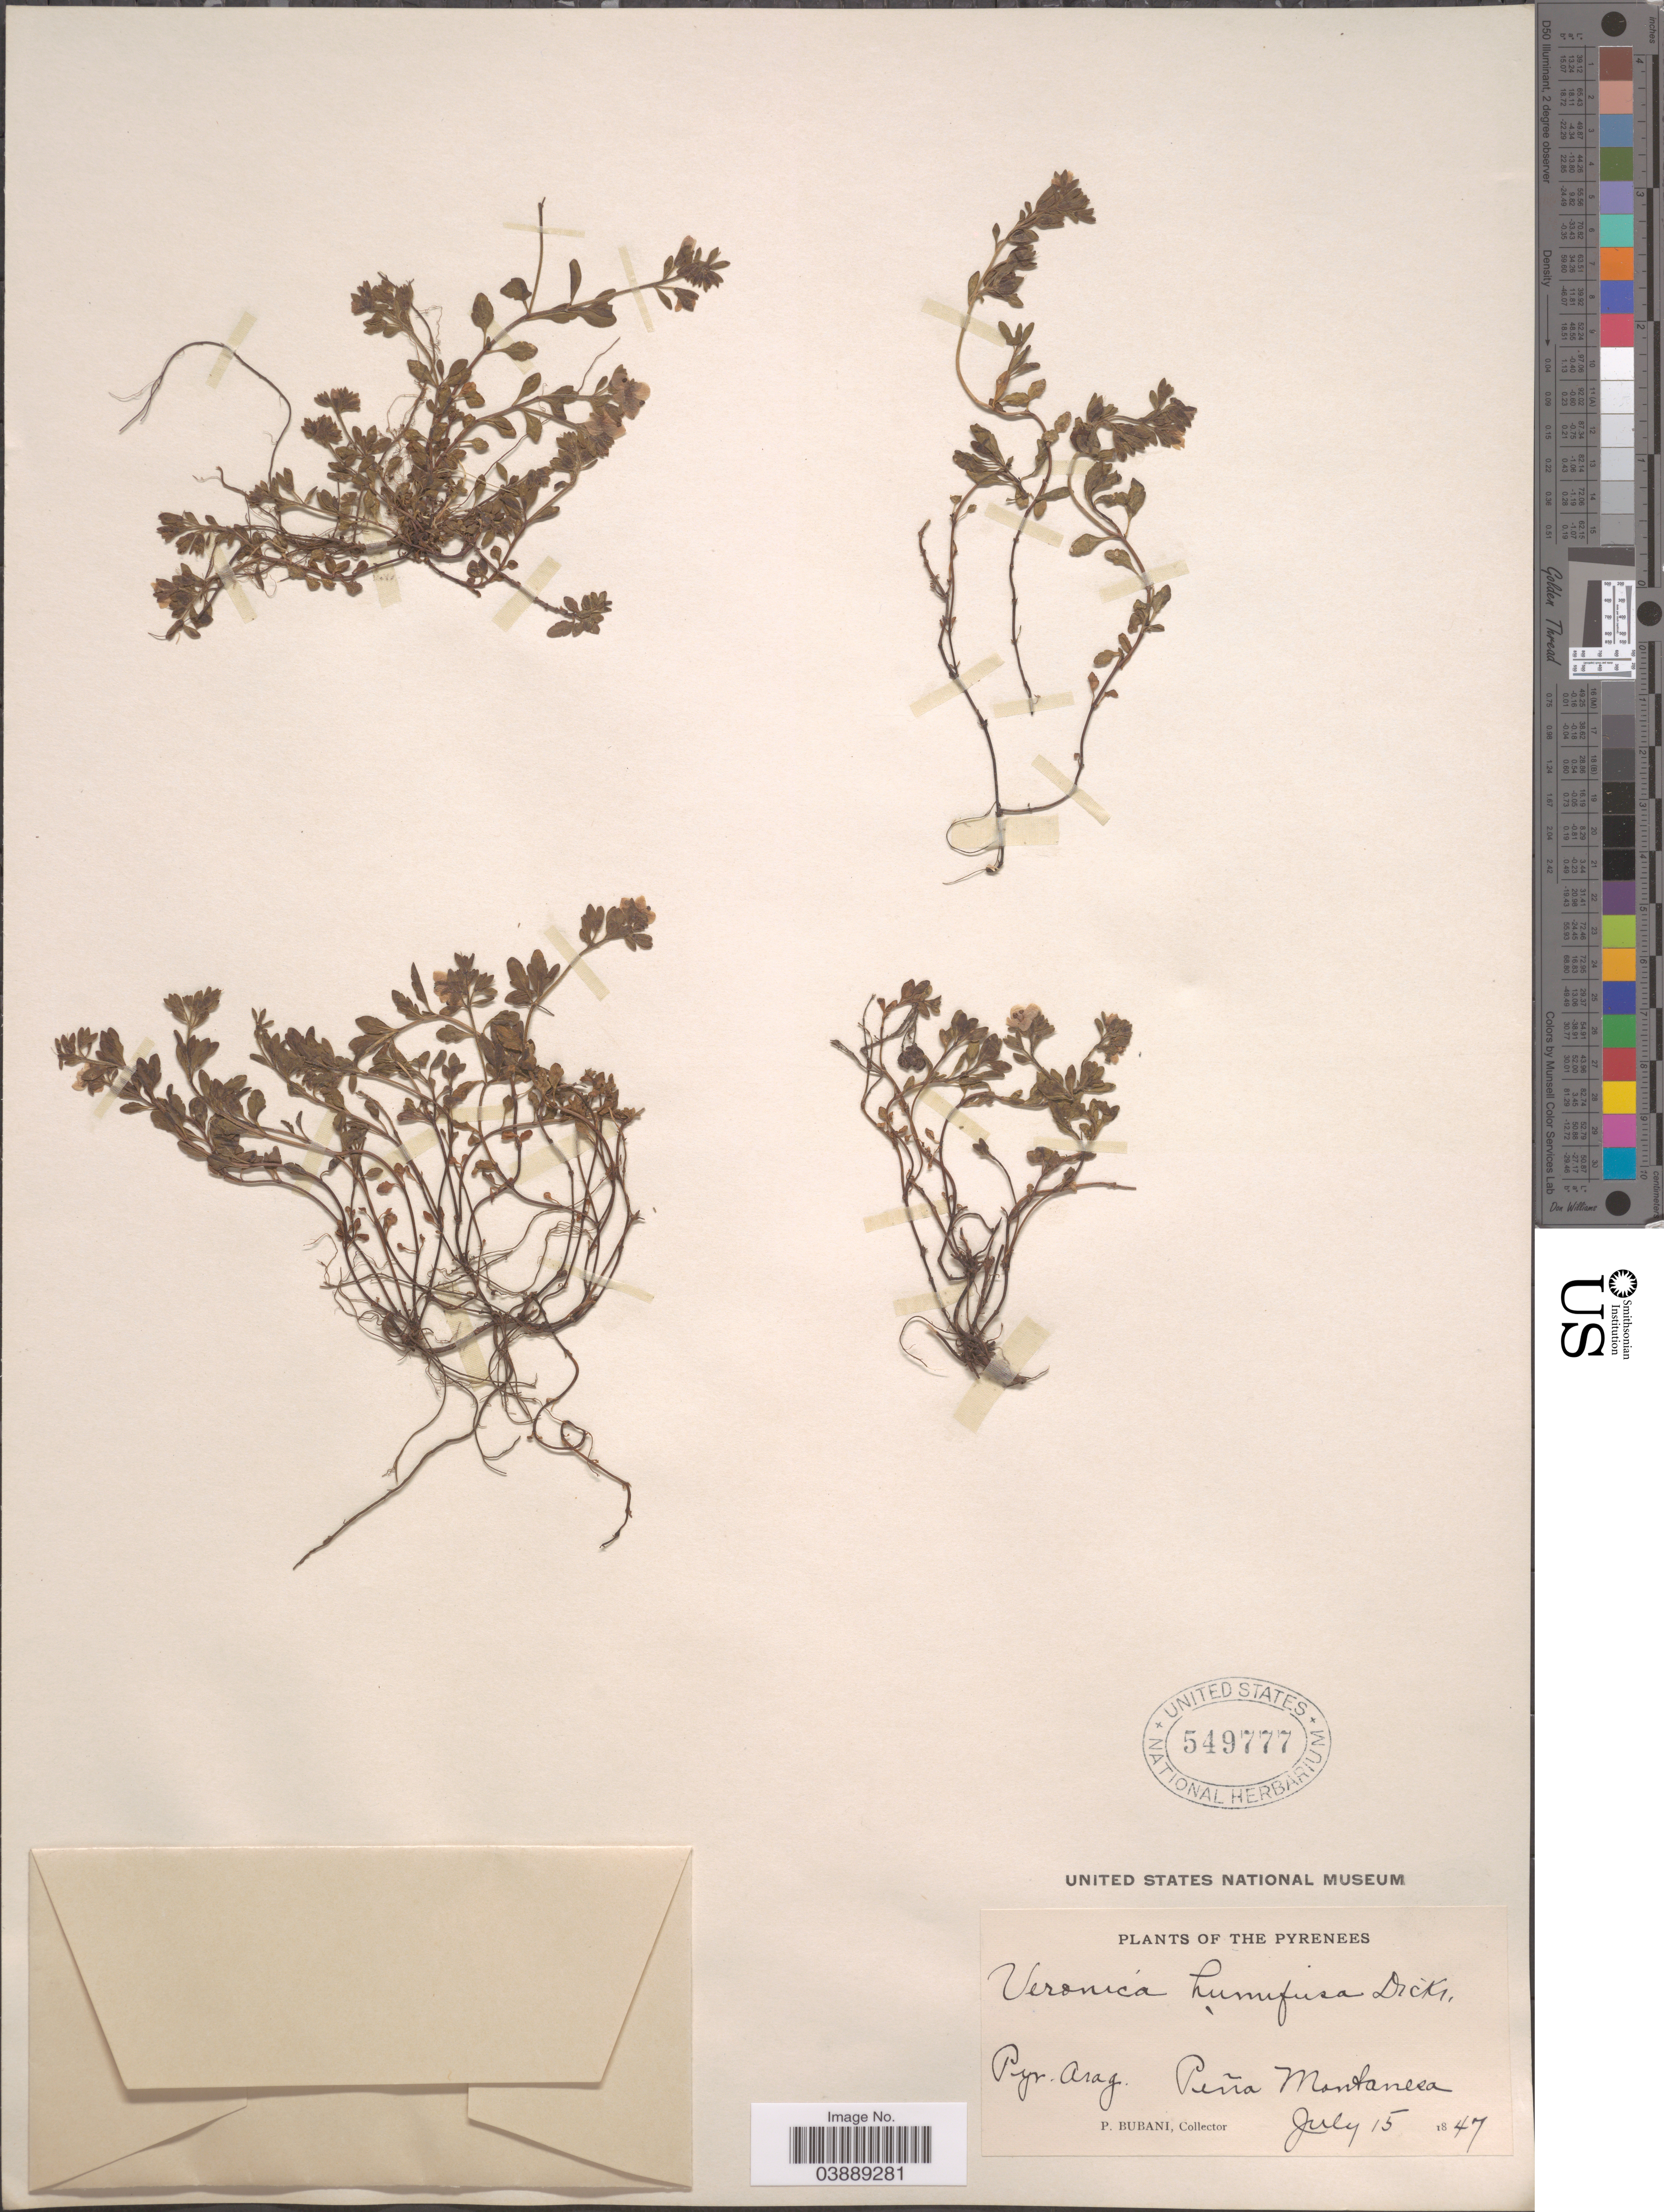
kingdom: Plantae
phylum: Tracheophyta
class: Magnoliopsida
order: Lamiales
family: Plantaginaceae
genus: Veronica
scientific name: Veronica humifusa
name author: Dicks. ex With.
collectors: P. Bubani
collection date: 1847-07-15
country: France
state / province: Occitanie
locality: Pyrenees. Pyr. Arag. Peña Montanesa.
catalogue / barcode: US 549777